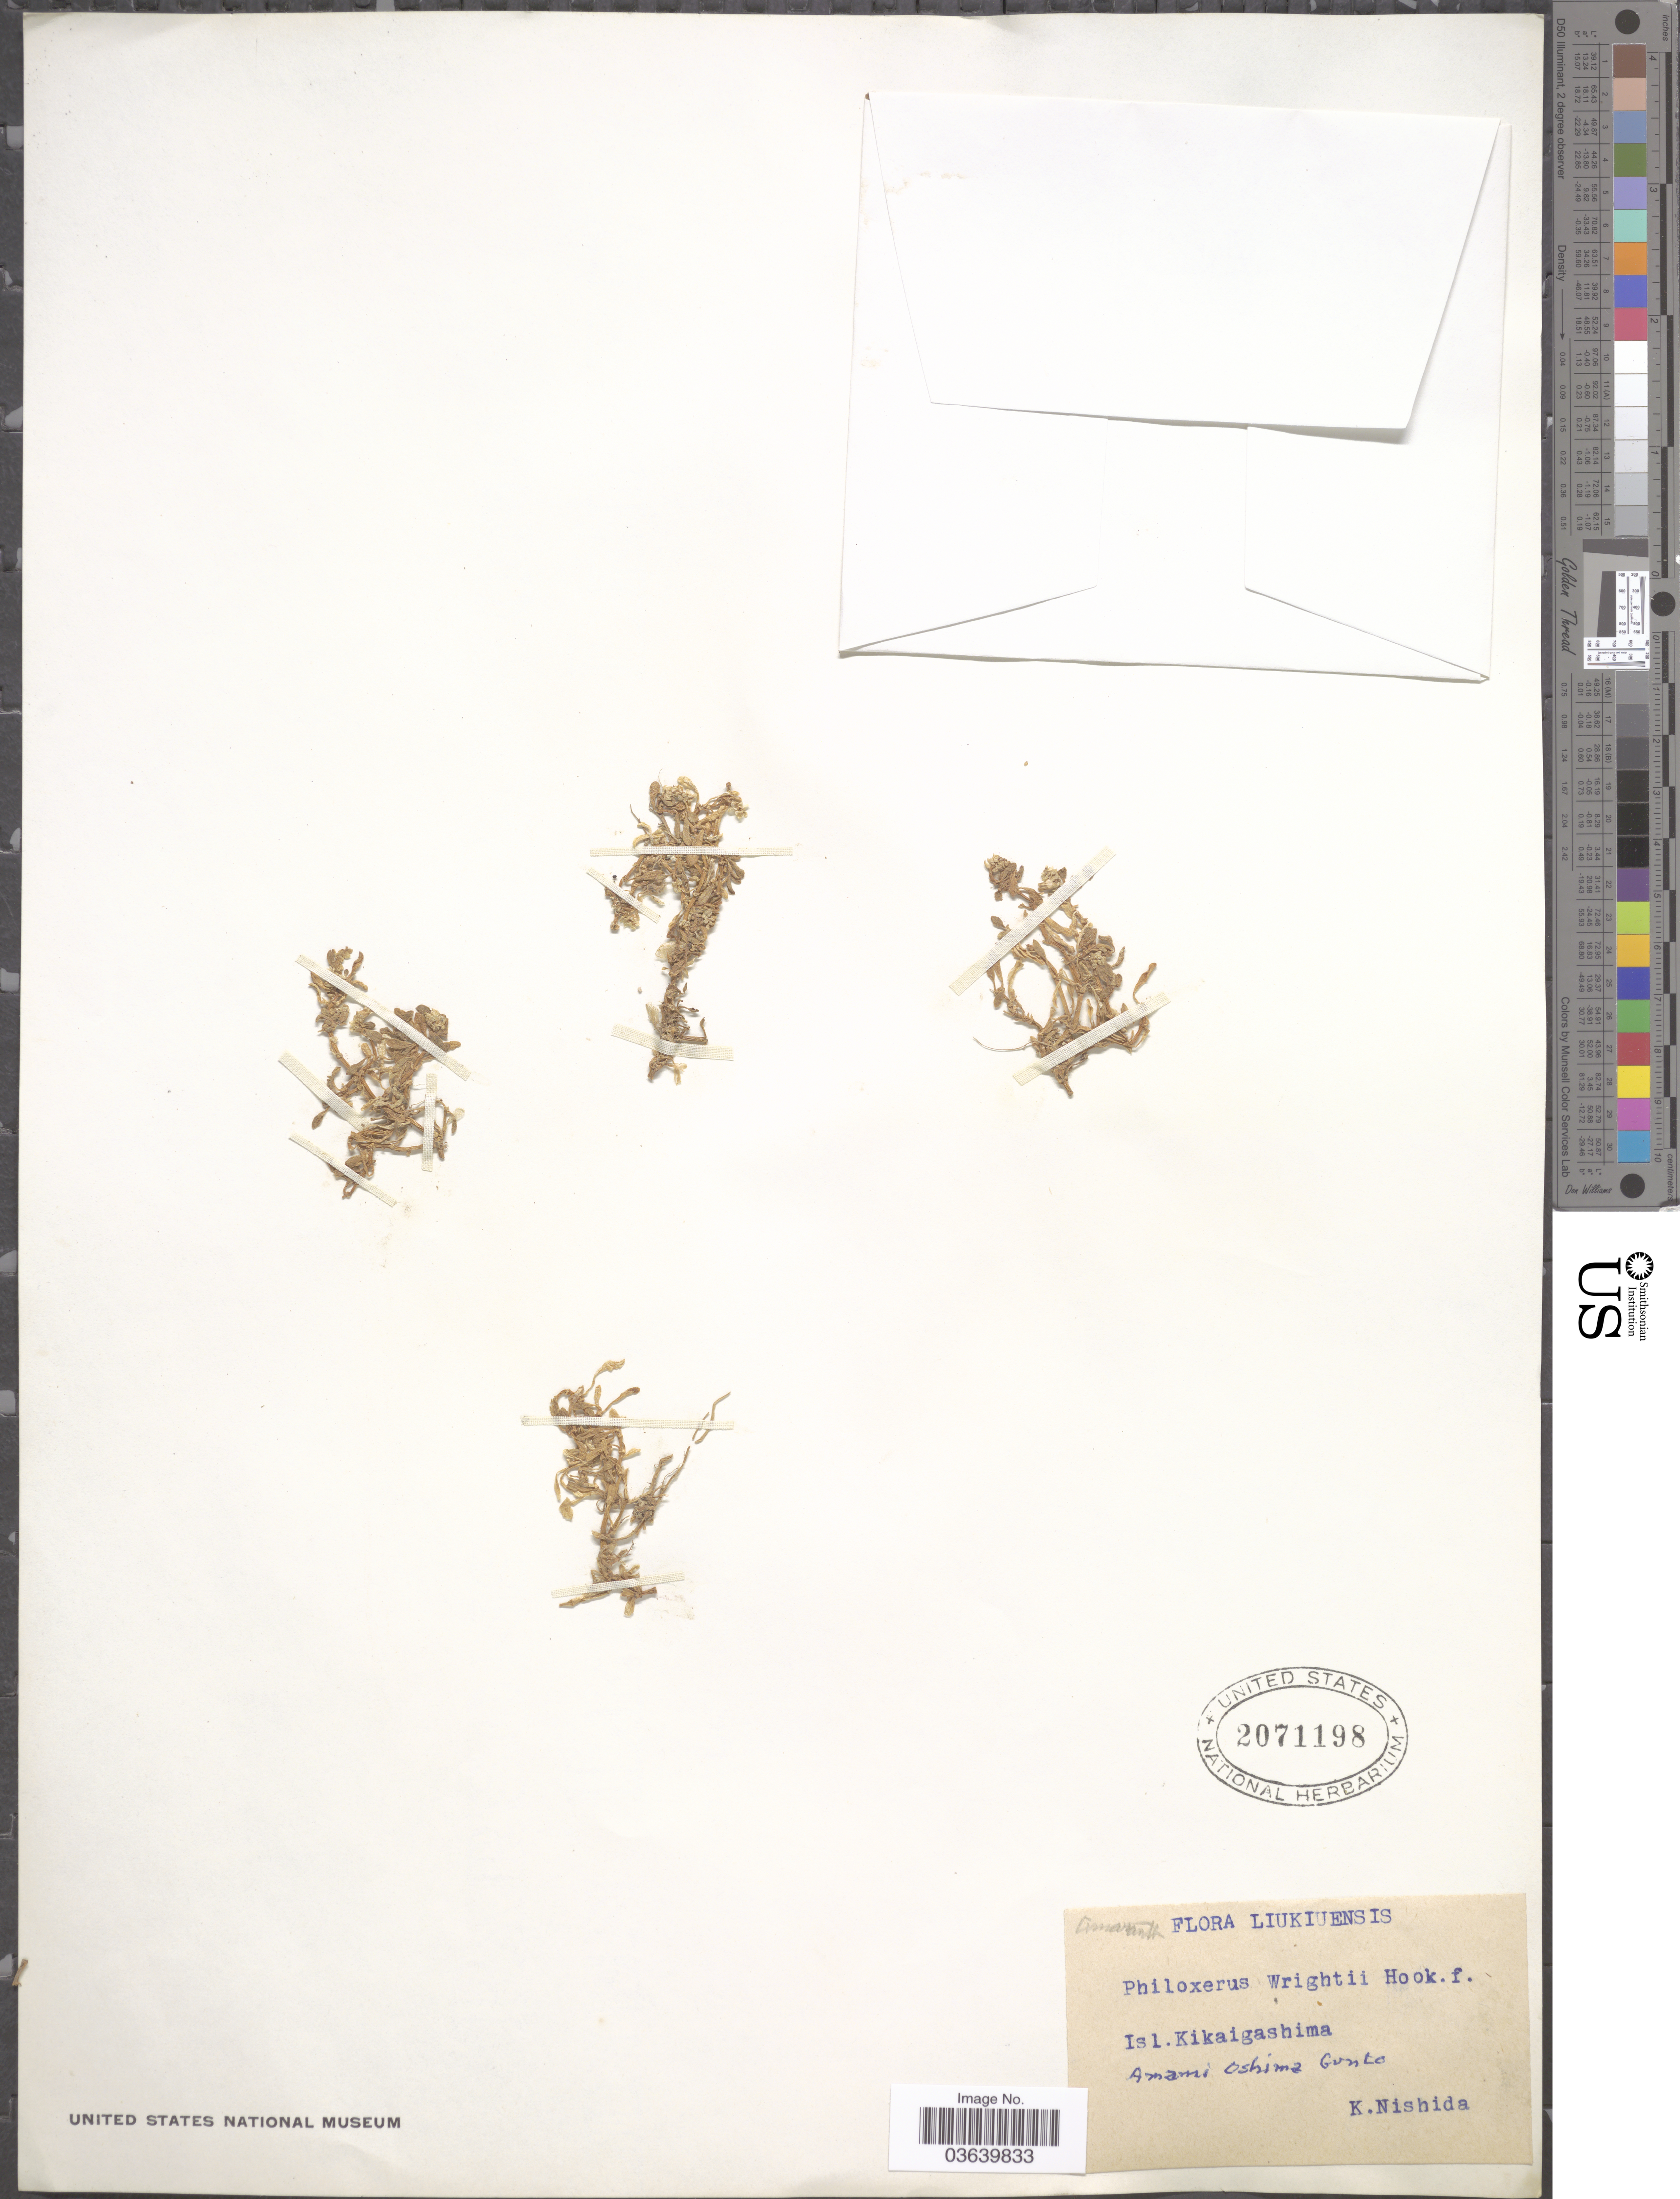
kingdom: Plantae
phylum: Tracheophyta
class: Magnoliopsida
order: Caryophyllales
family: Amaranthaceae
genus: Gomphrena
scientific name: Gomphrena wrightii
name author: (Hook. f. ex Maxim.) T. Ortuño & Borsch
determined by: Strong, Mark T., (BOT), Smithsonian Institution - National Museum of Natural History (UNITED STATES)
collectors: K. Nishida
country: Japan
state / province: Okinawa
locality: Liukiuensis. Isl. Kikaigashima. Amami Oshima Gunto.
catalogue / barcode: US 2071198